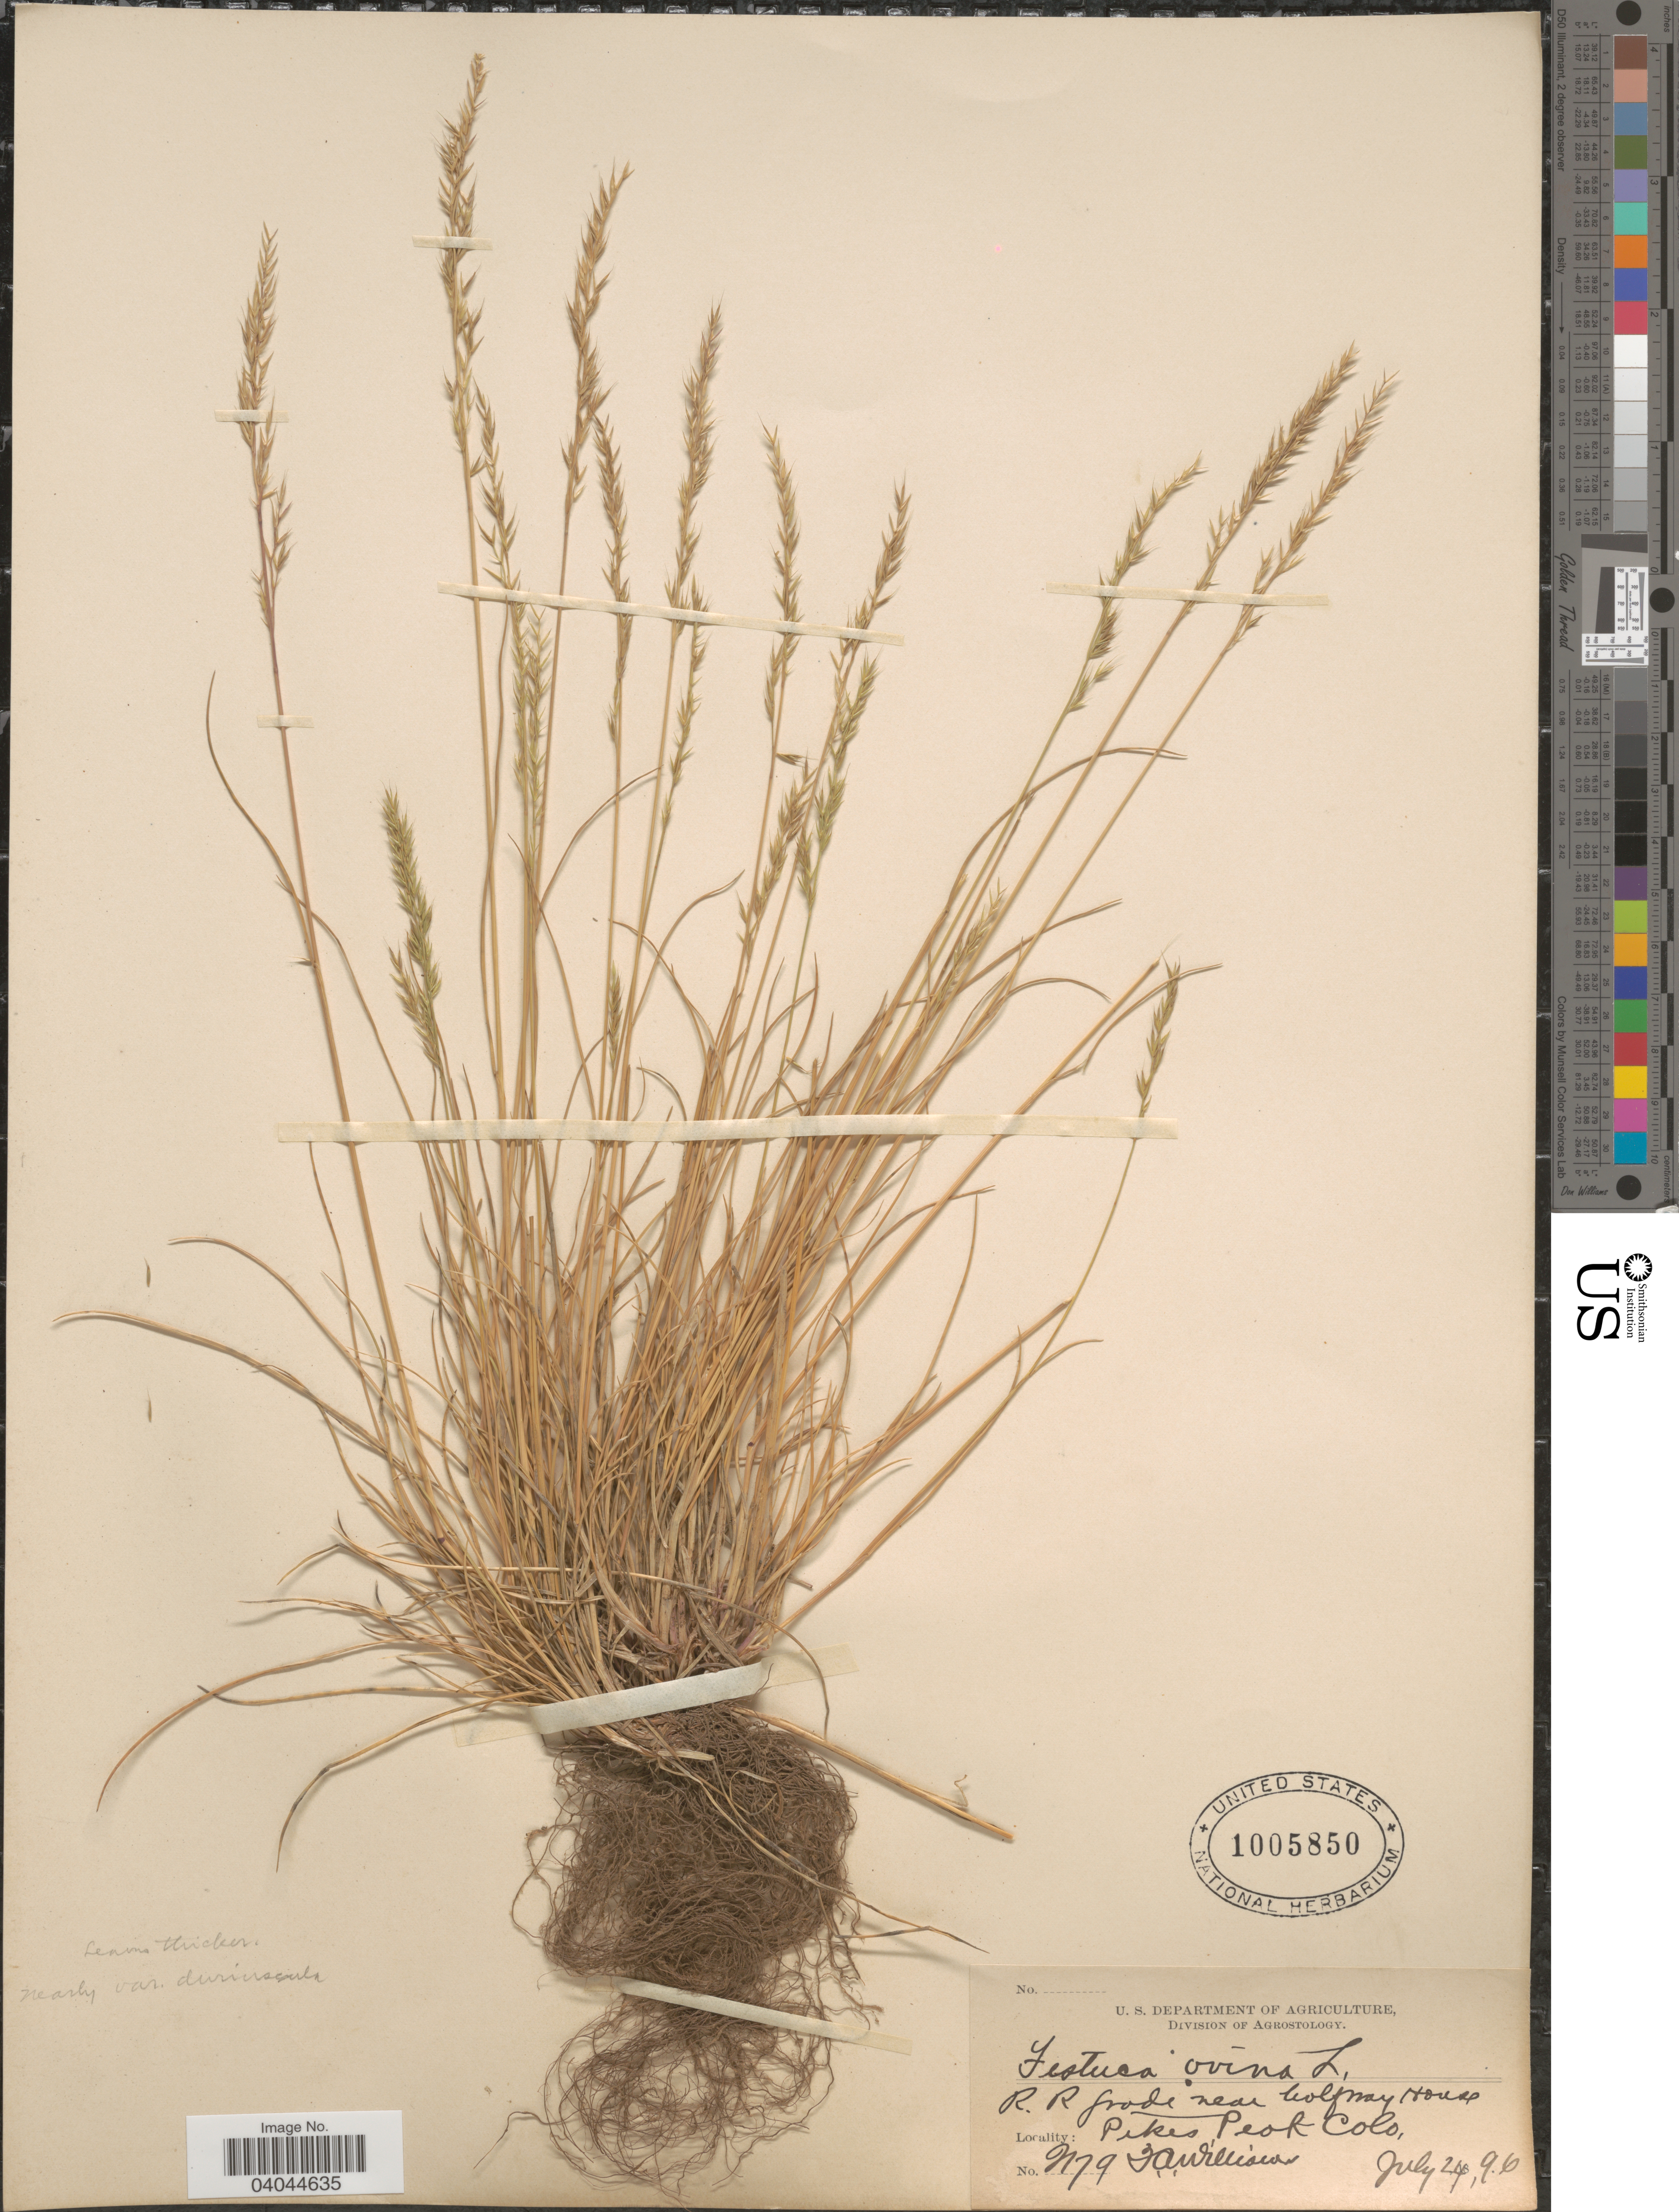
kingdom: Plantae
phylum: Tracheophyta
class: Liliopsida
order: Poales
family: Poaceae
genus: Festuca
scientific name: Festuca ovina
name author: L.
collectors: J. A. Williams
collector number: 2179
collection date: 1896-07-24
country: United States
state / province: Colorado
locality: R.R. grade near Halfway House. Pikes Peak.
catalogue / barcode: US 1005850